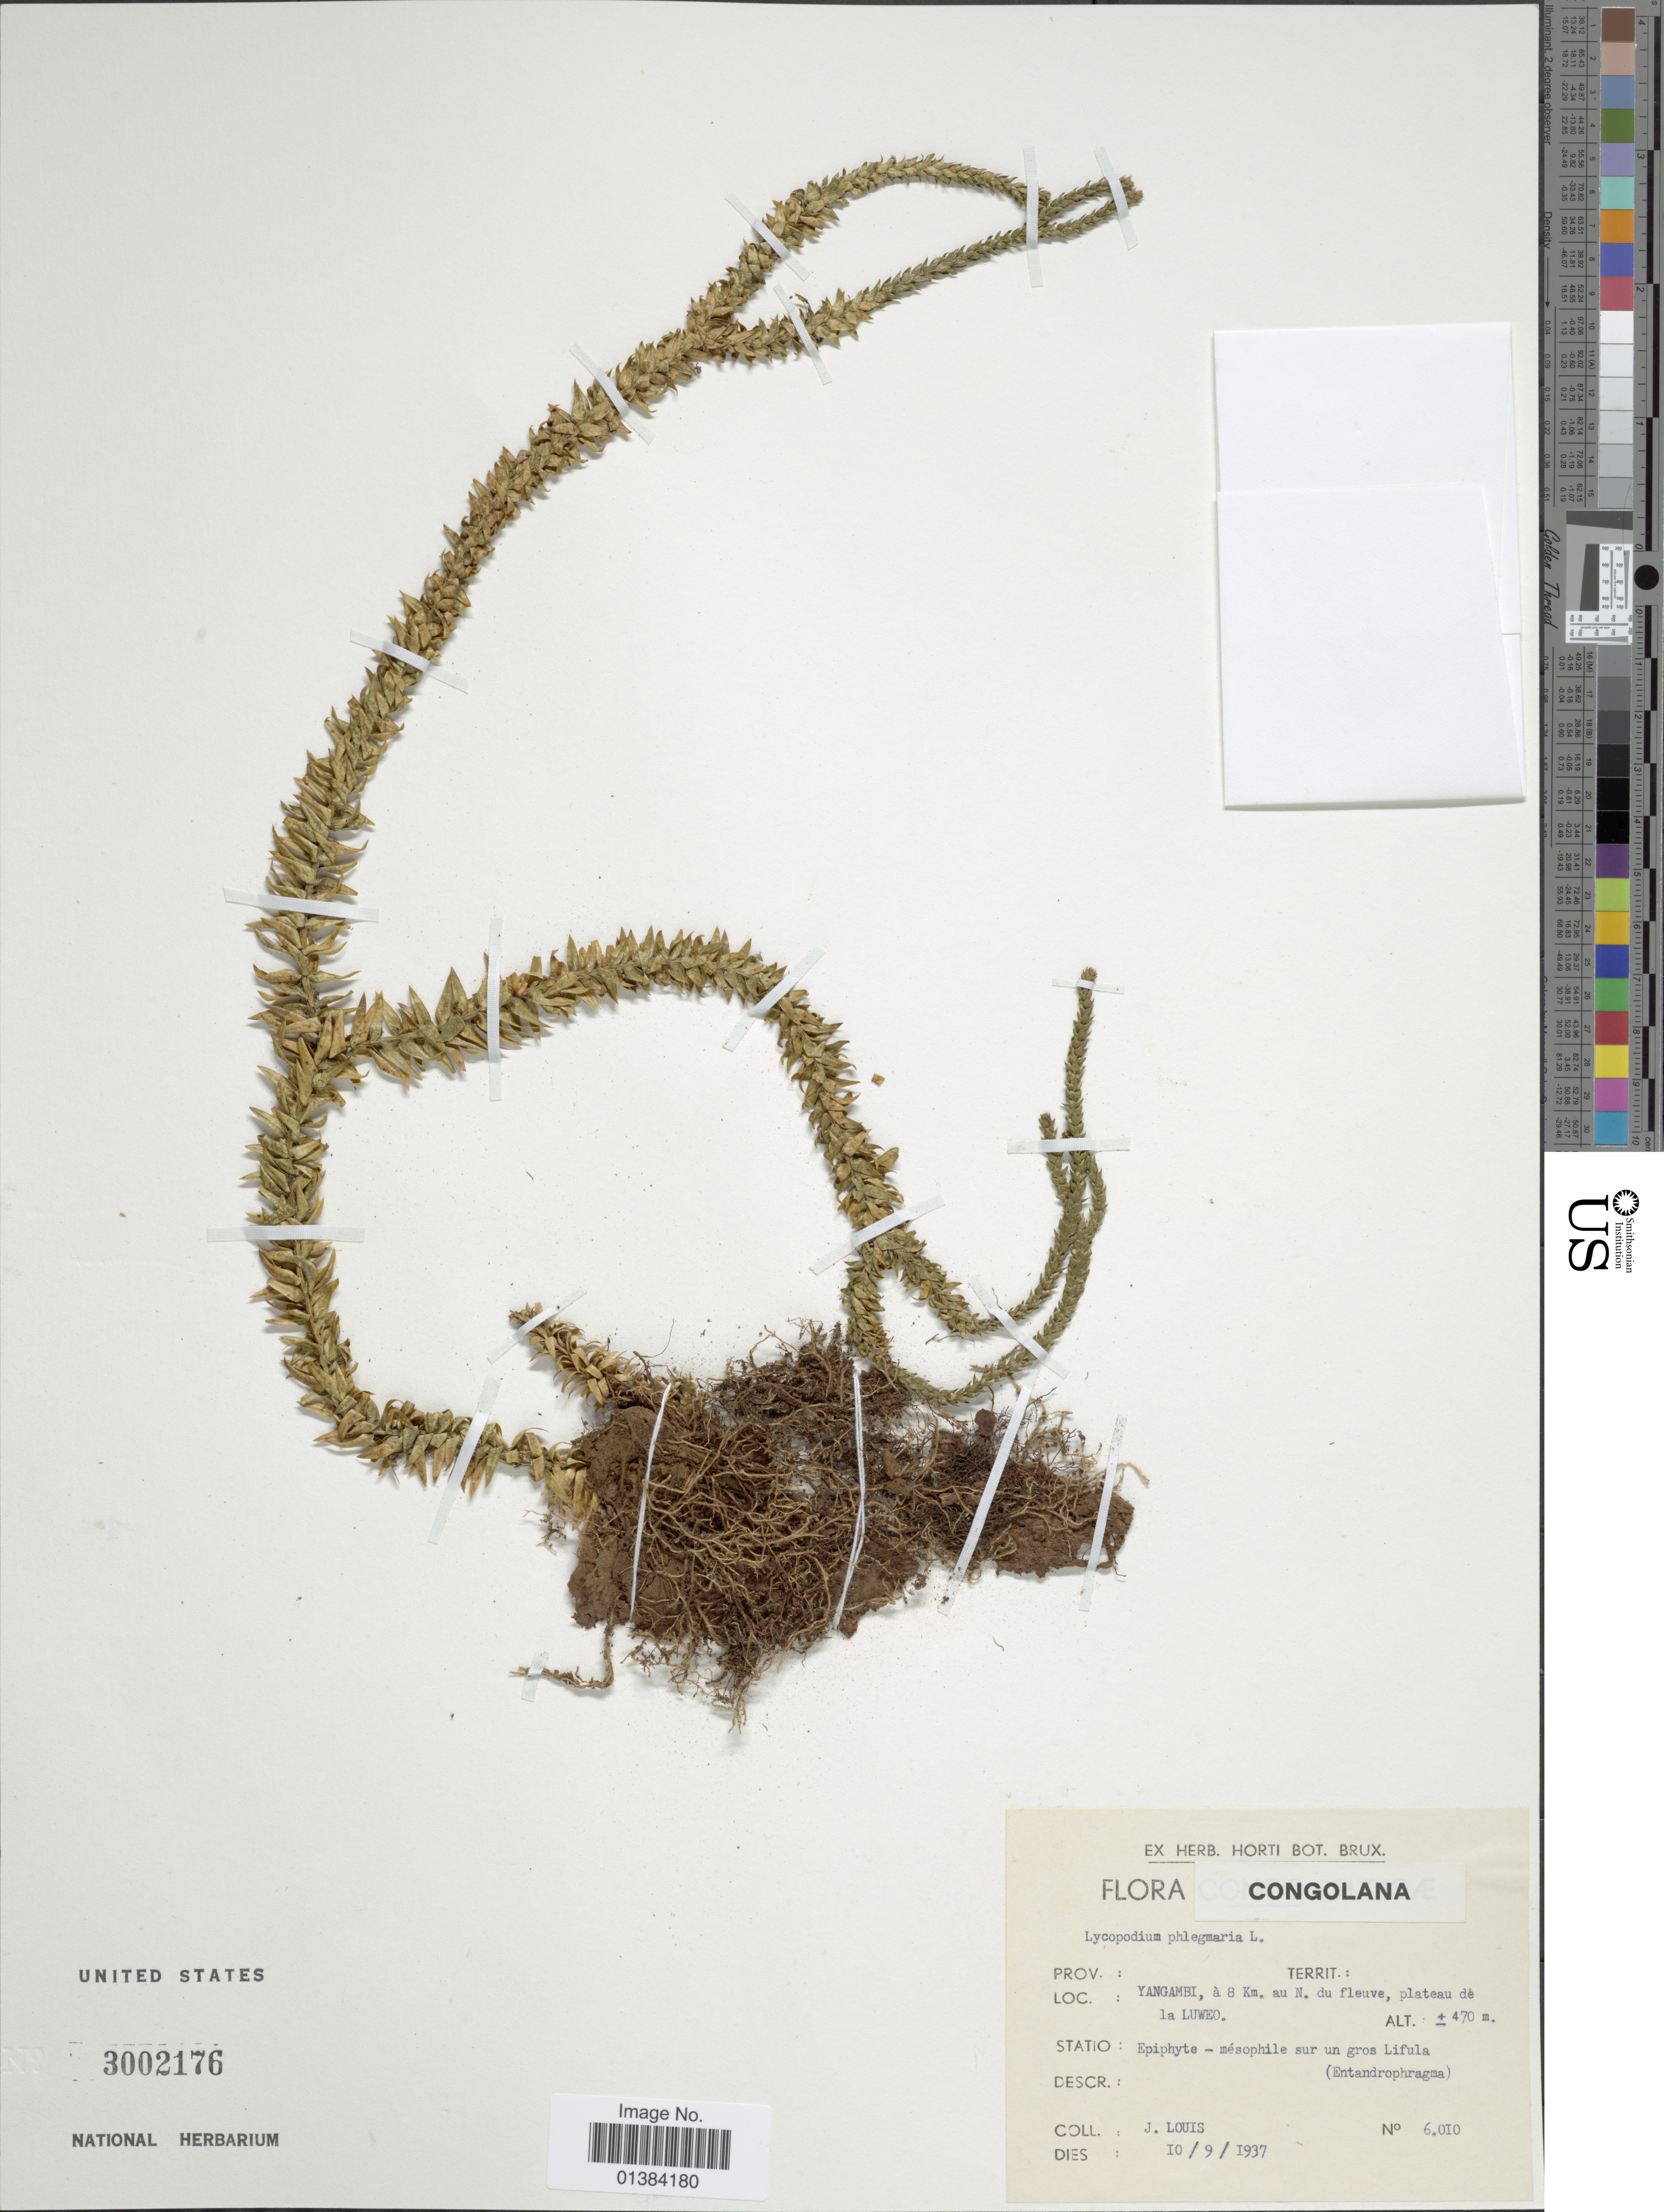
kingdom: Plantae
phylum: Tracheophyta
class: Lycopodiopsida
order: Lycopodiales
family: Lycopodiaceae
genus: Phlegmariurus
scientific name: Phlegmariurus warneckei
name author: (Nessel) A. R. Field & Bostock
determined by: Field, A. R.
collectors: J. Louis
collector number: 6010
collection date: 1937-09-10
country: Congo, Democratic Republic of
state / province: Tshopo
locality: Congolana. Yangambi, à 8 Km. au N. du fleuve, plateau de la Luweo. Orientale.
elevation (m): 470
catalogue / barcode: US 3002176